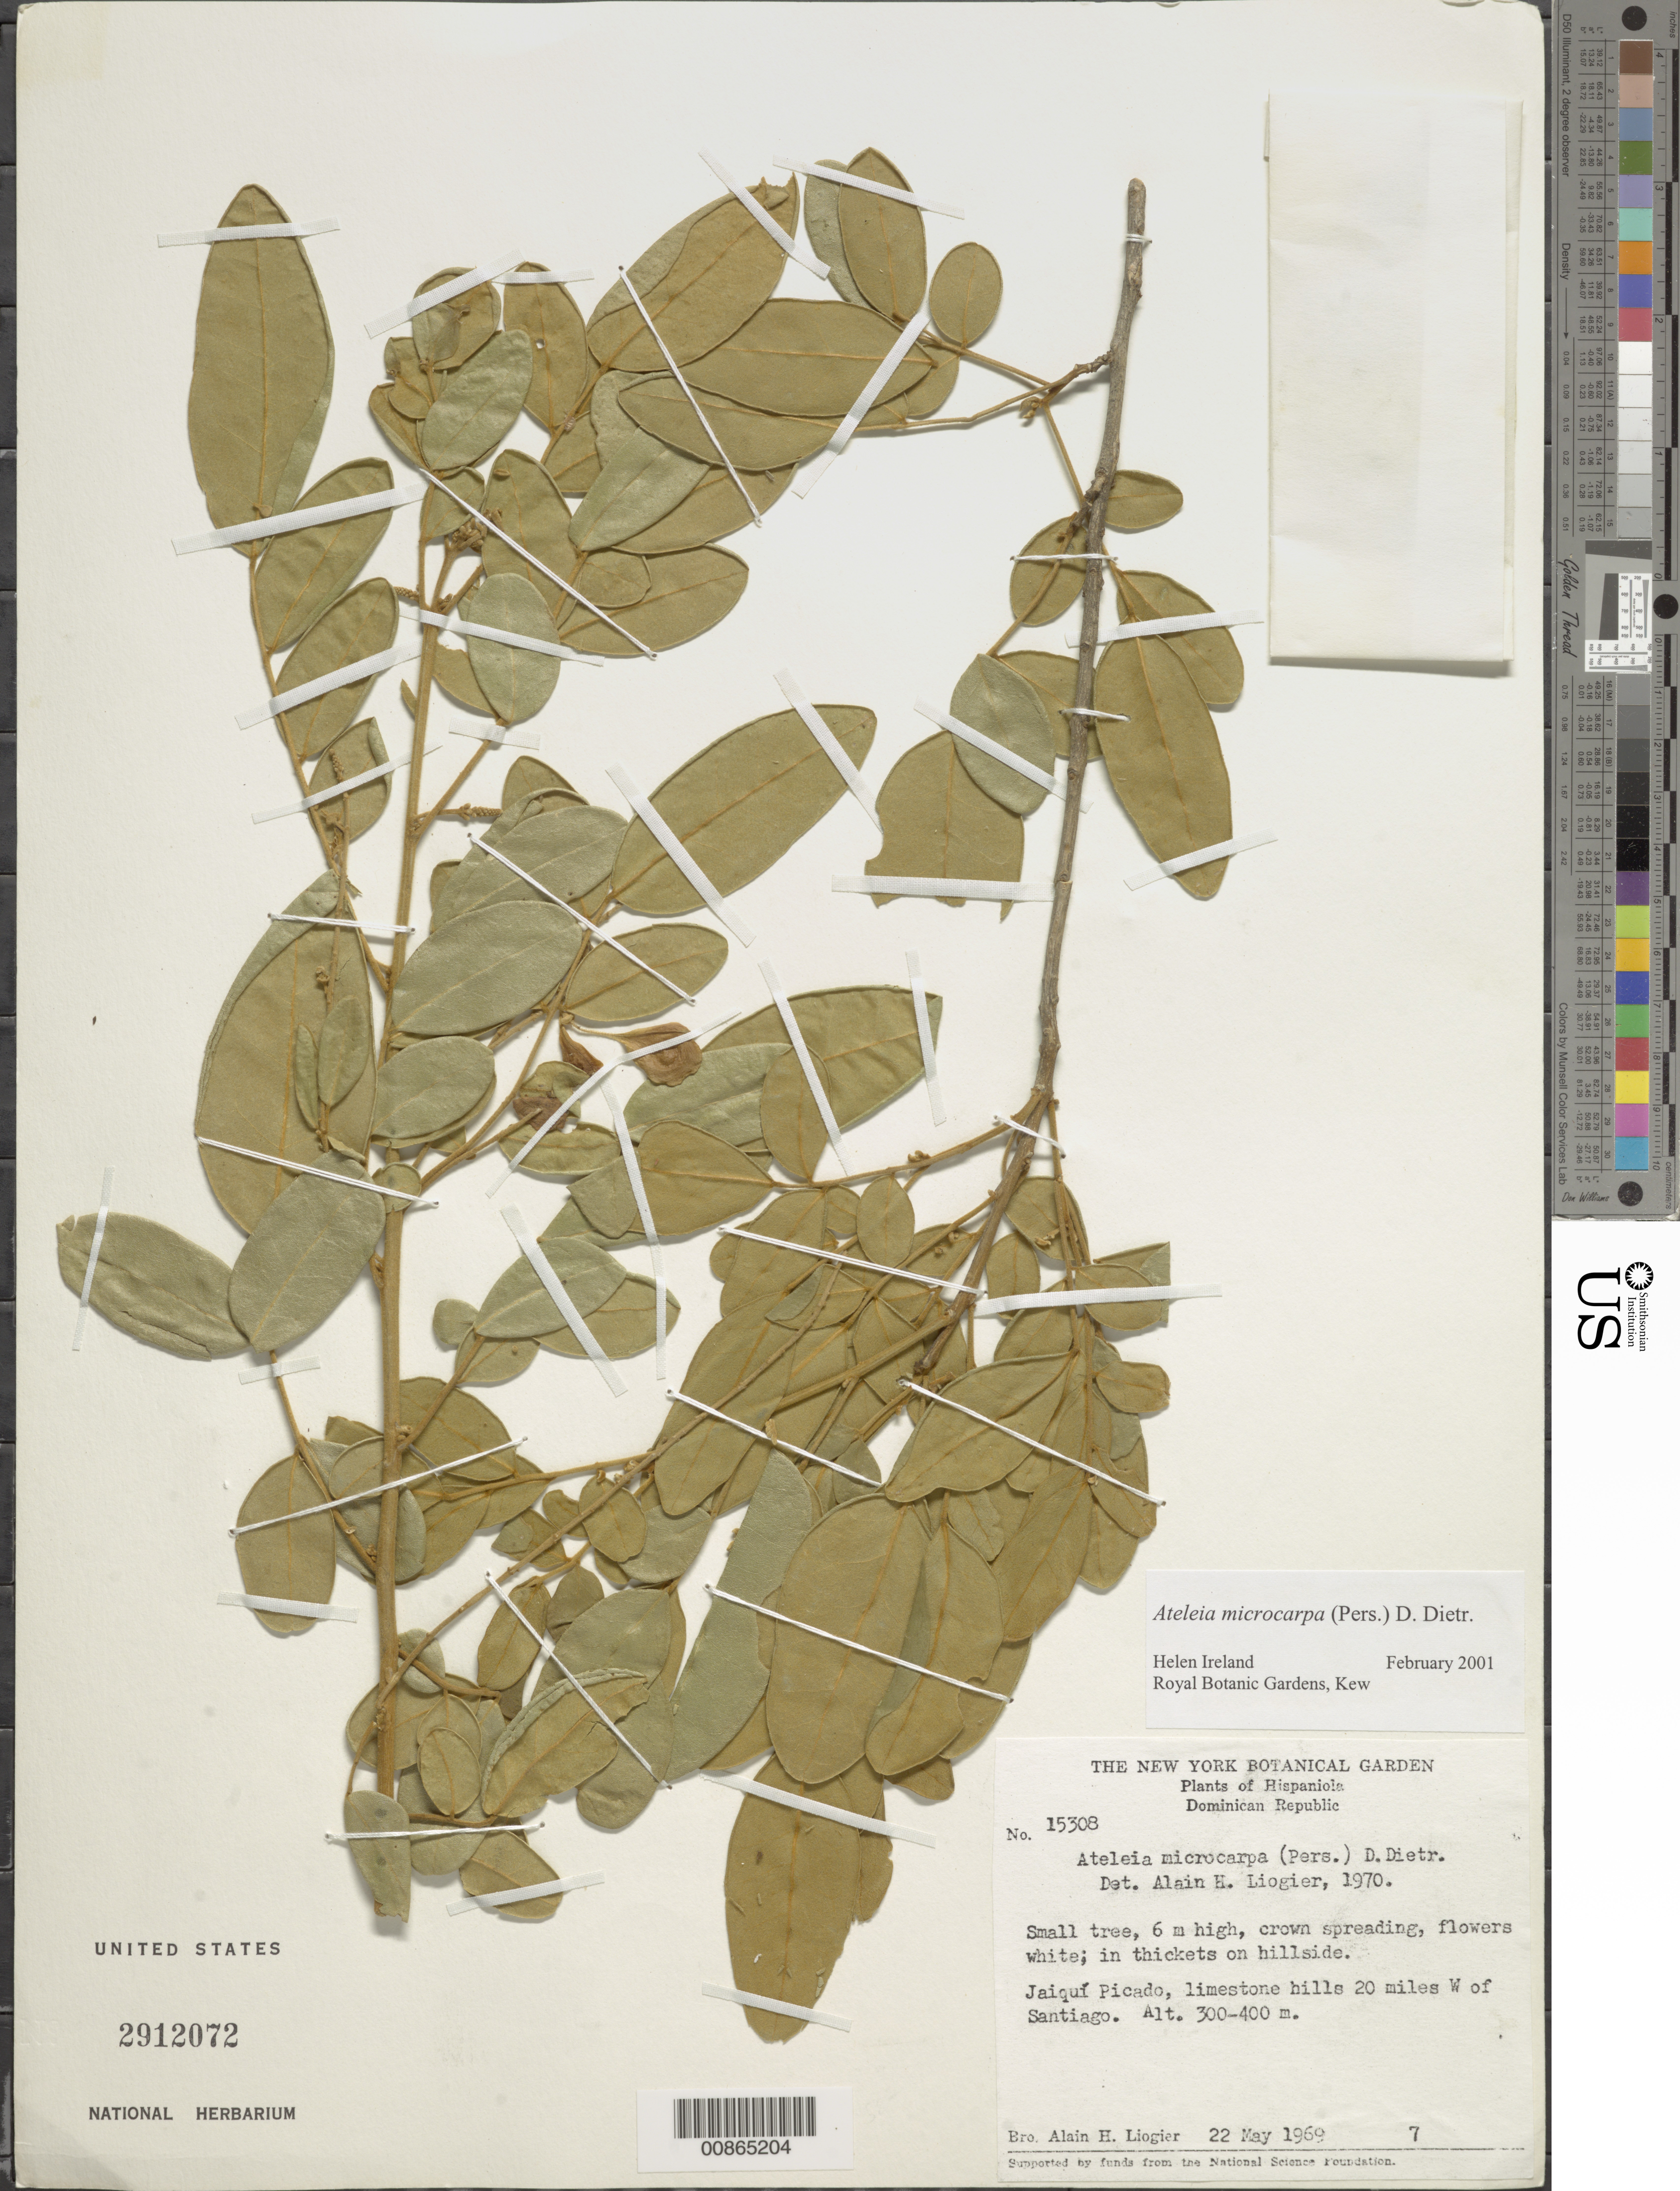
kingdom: Plantae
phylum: Tracheophyta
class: Magnoliopsida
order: Fabales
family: Fabaceae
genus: Ateleia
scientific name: Ateleia microcarpa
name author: (Pers.) D. Dietr.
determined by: Ireland, H.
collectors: A. H. Liogier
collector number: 15308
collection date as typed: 22 May 1969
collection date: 1969-05-22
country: Dominican Republic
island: Hispaniola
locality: Jaiquí Picado, limestone hills 20 miles W of Santiago.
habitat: In thickets on hillside. Limestone hills.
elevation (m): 300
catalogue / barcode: US 2912072